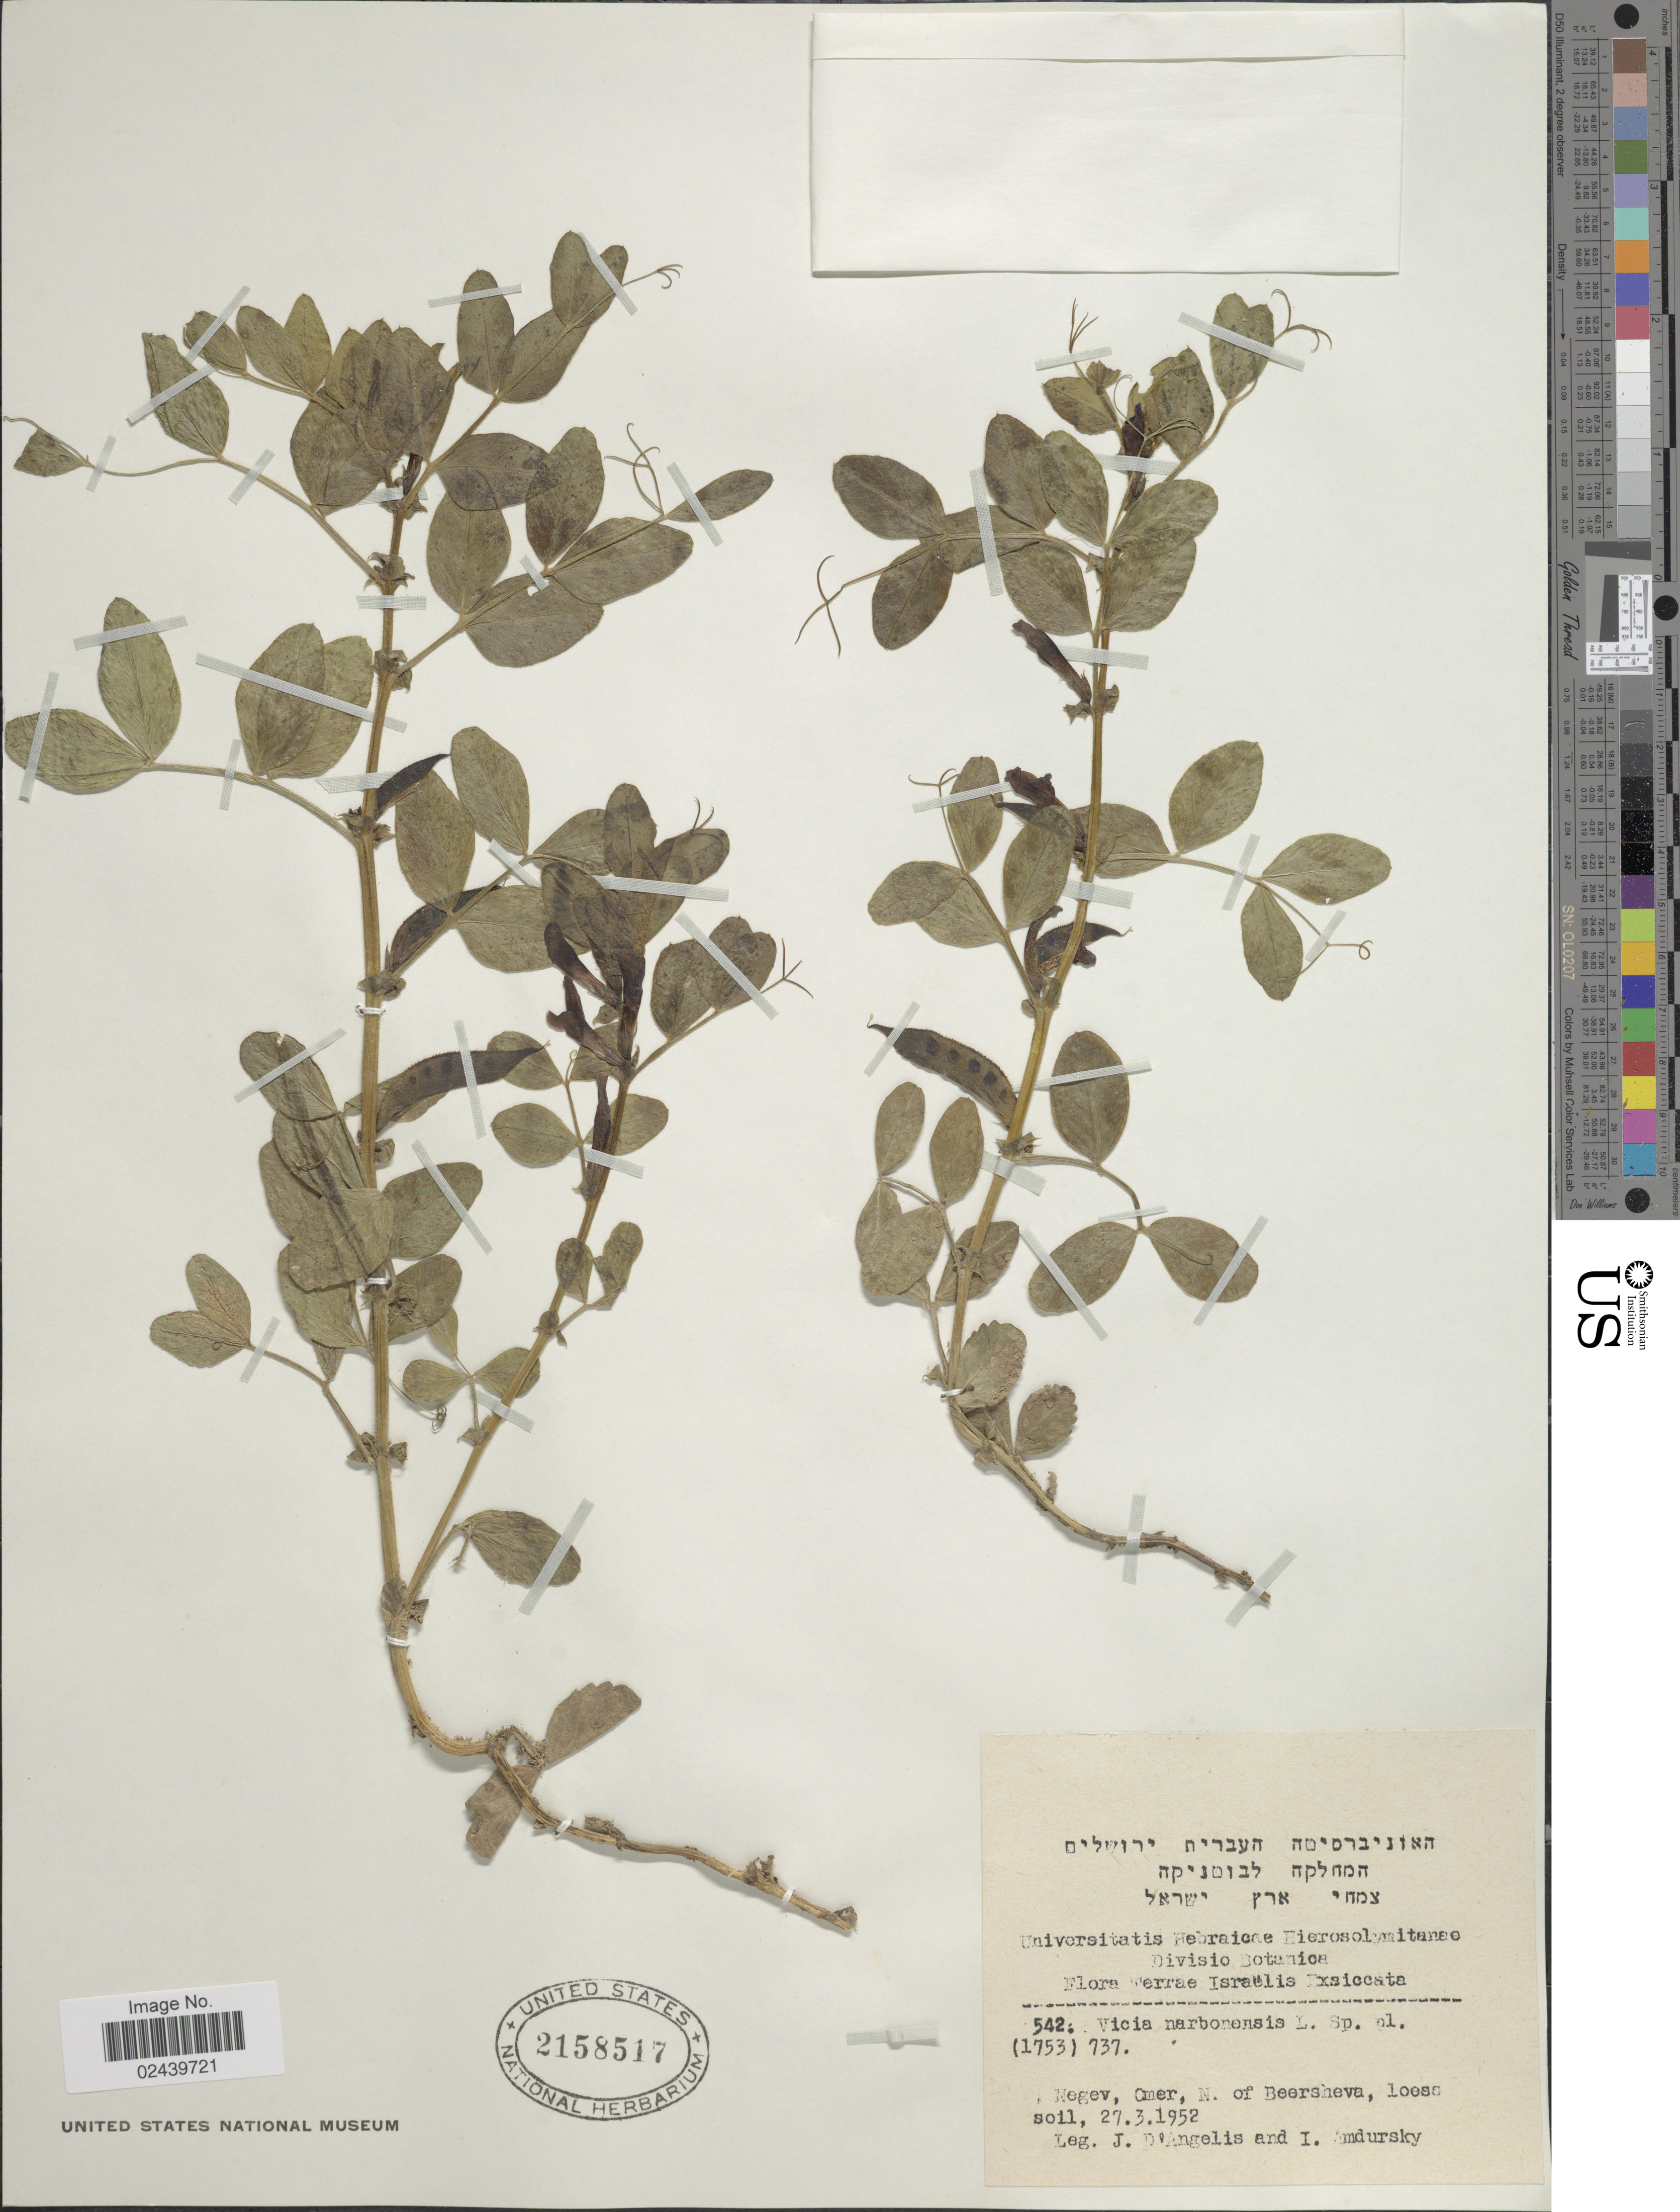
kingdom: Plantae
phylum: Tracheophyta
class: Magnoliopsida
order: Fabales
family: Fabaceae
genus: Vicia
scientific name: Vicia narbonensis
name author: L.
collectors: J. D'angelis & I. Amdursky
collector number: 542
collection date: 1952-03-27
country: Israel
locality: Terra Israëlis. Negev, Omer, N. Beersheva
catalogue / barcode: US 2158517